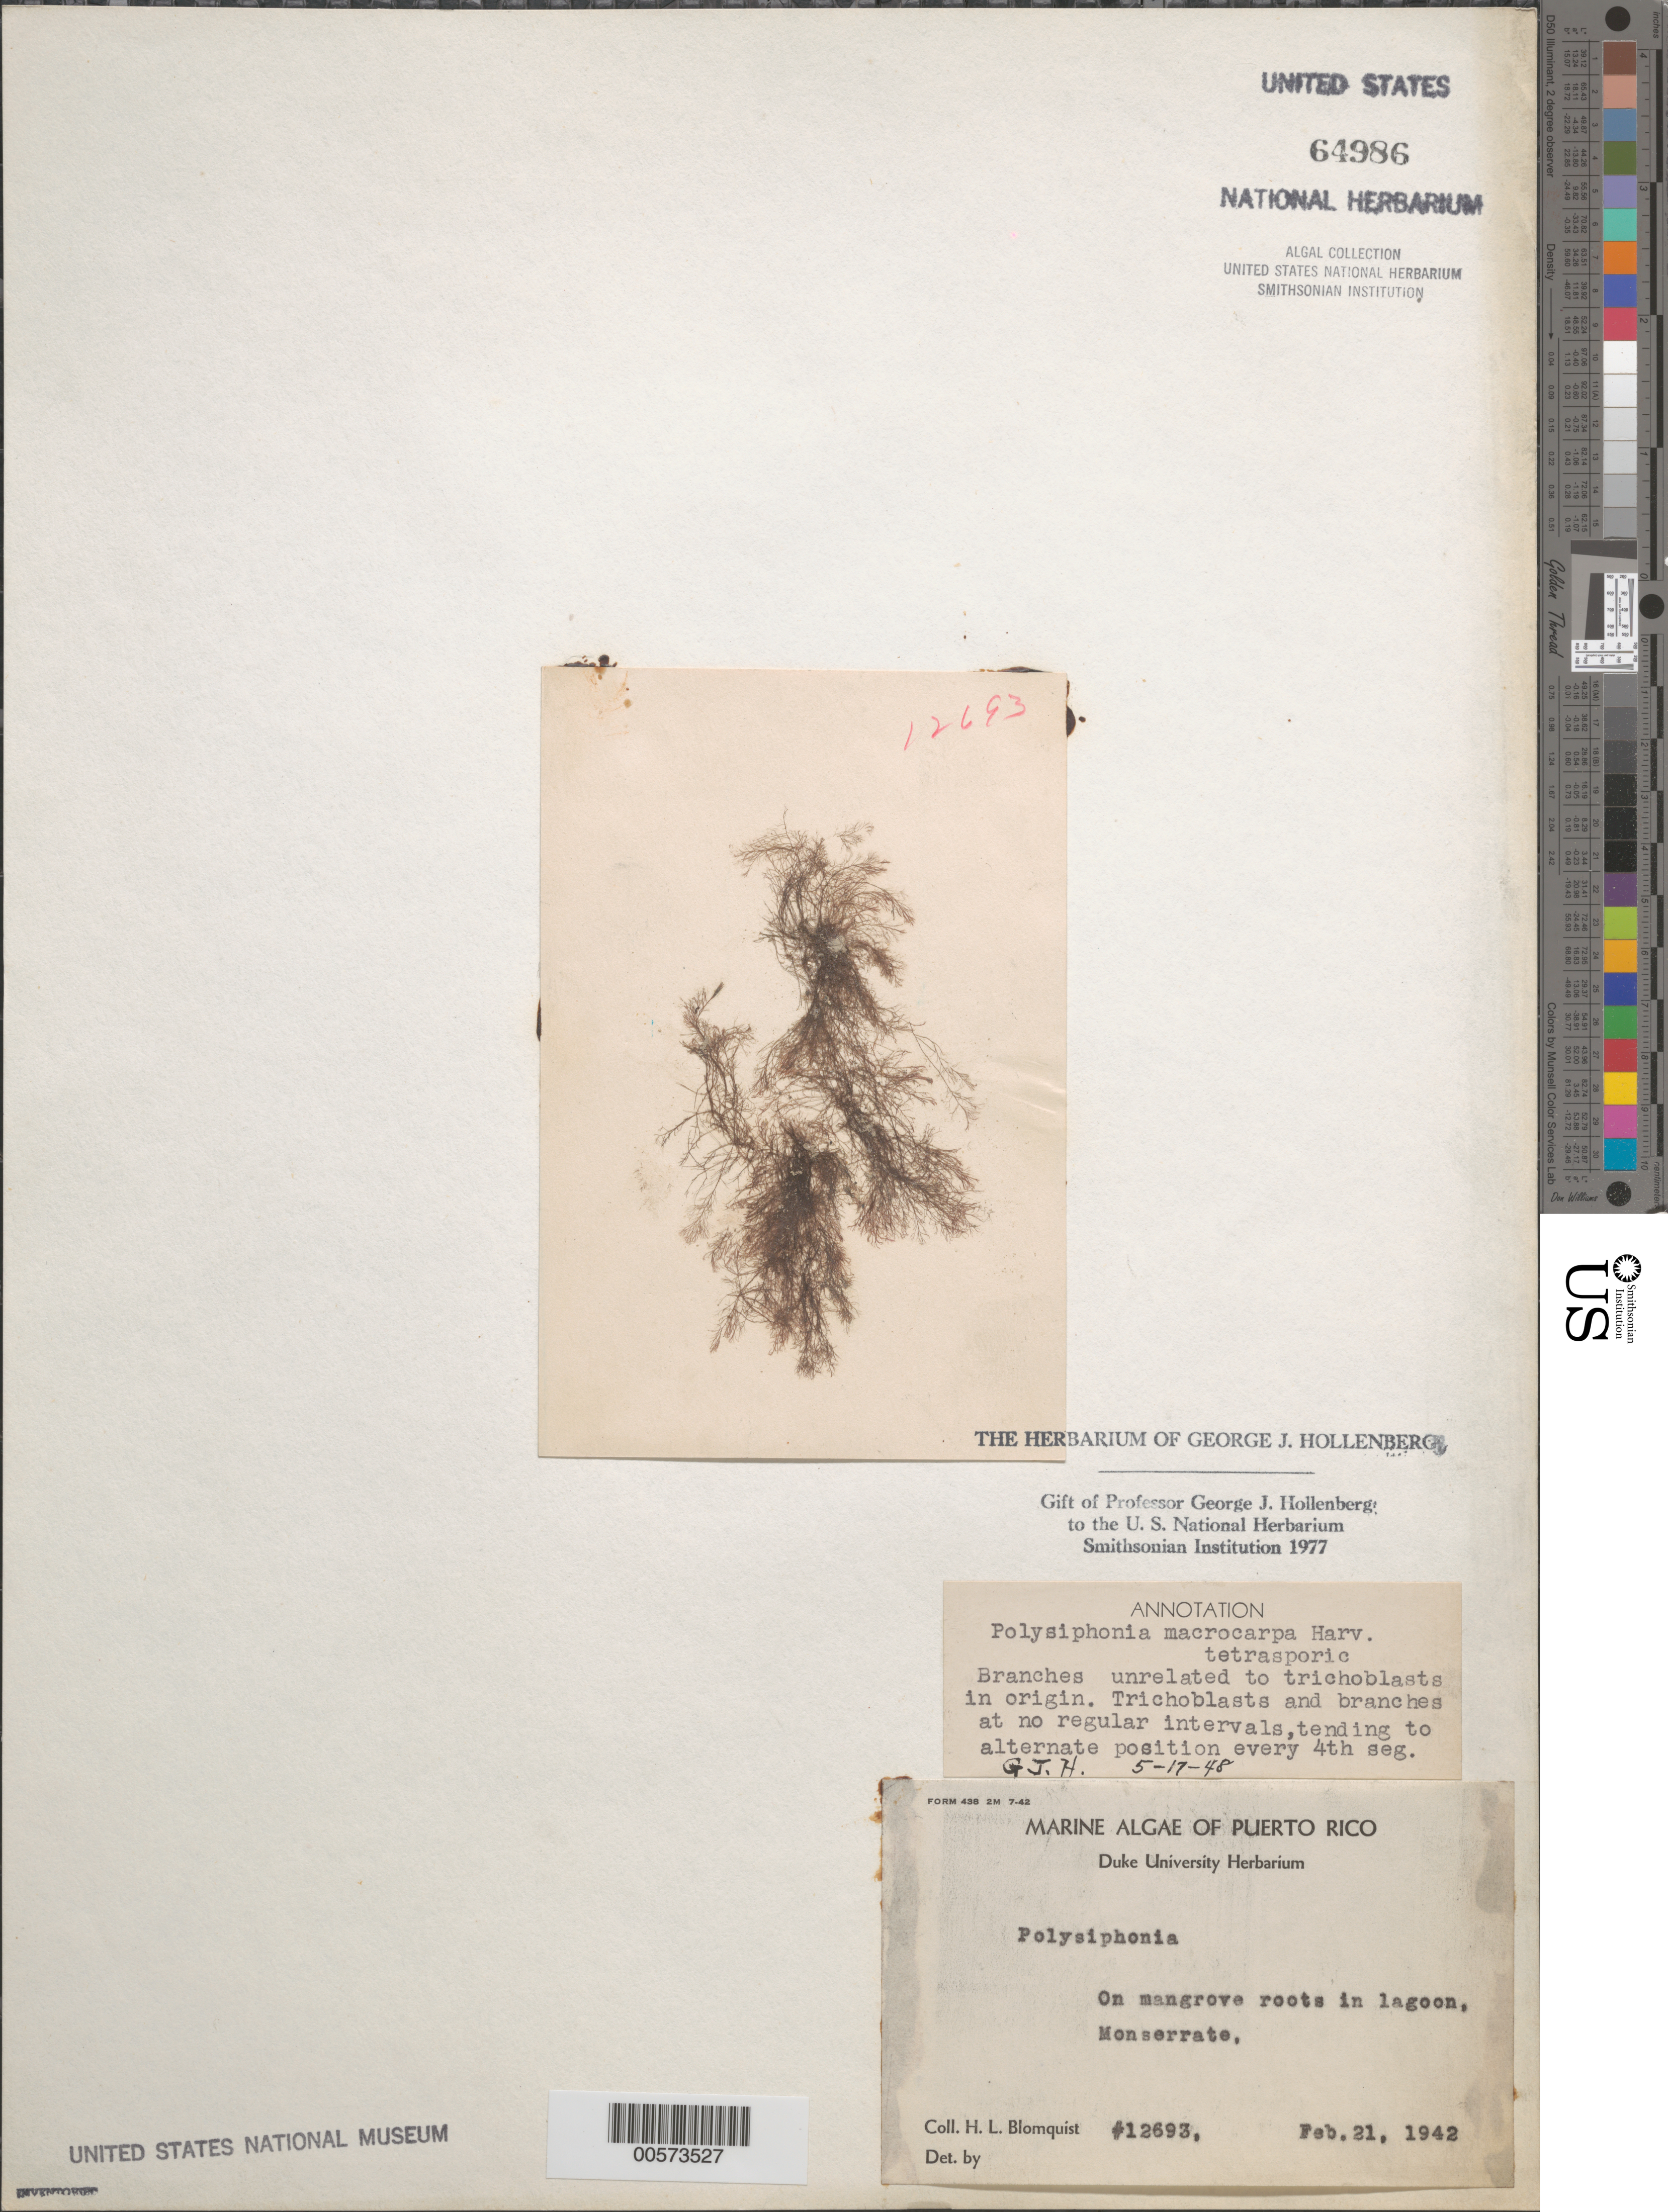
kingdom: Plantae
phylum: Rhodophyta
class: Florideophyceae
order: Ceramiales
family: Rhodomelaceae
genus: Polysiphonia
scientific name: Polysiphonia macrocarpa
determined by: Hollenberg, George J.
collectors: H. Blomquist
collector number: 12693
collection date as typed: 21 Feb 1942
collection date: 1942-02-21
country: Puerto Rico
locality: Monserrate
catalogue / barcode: US 64986